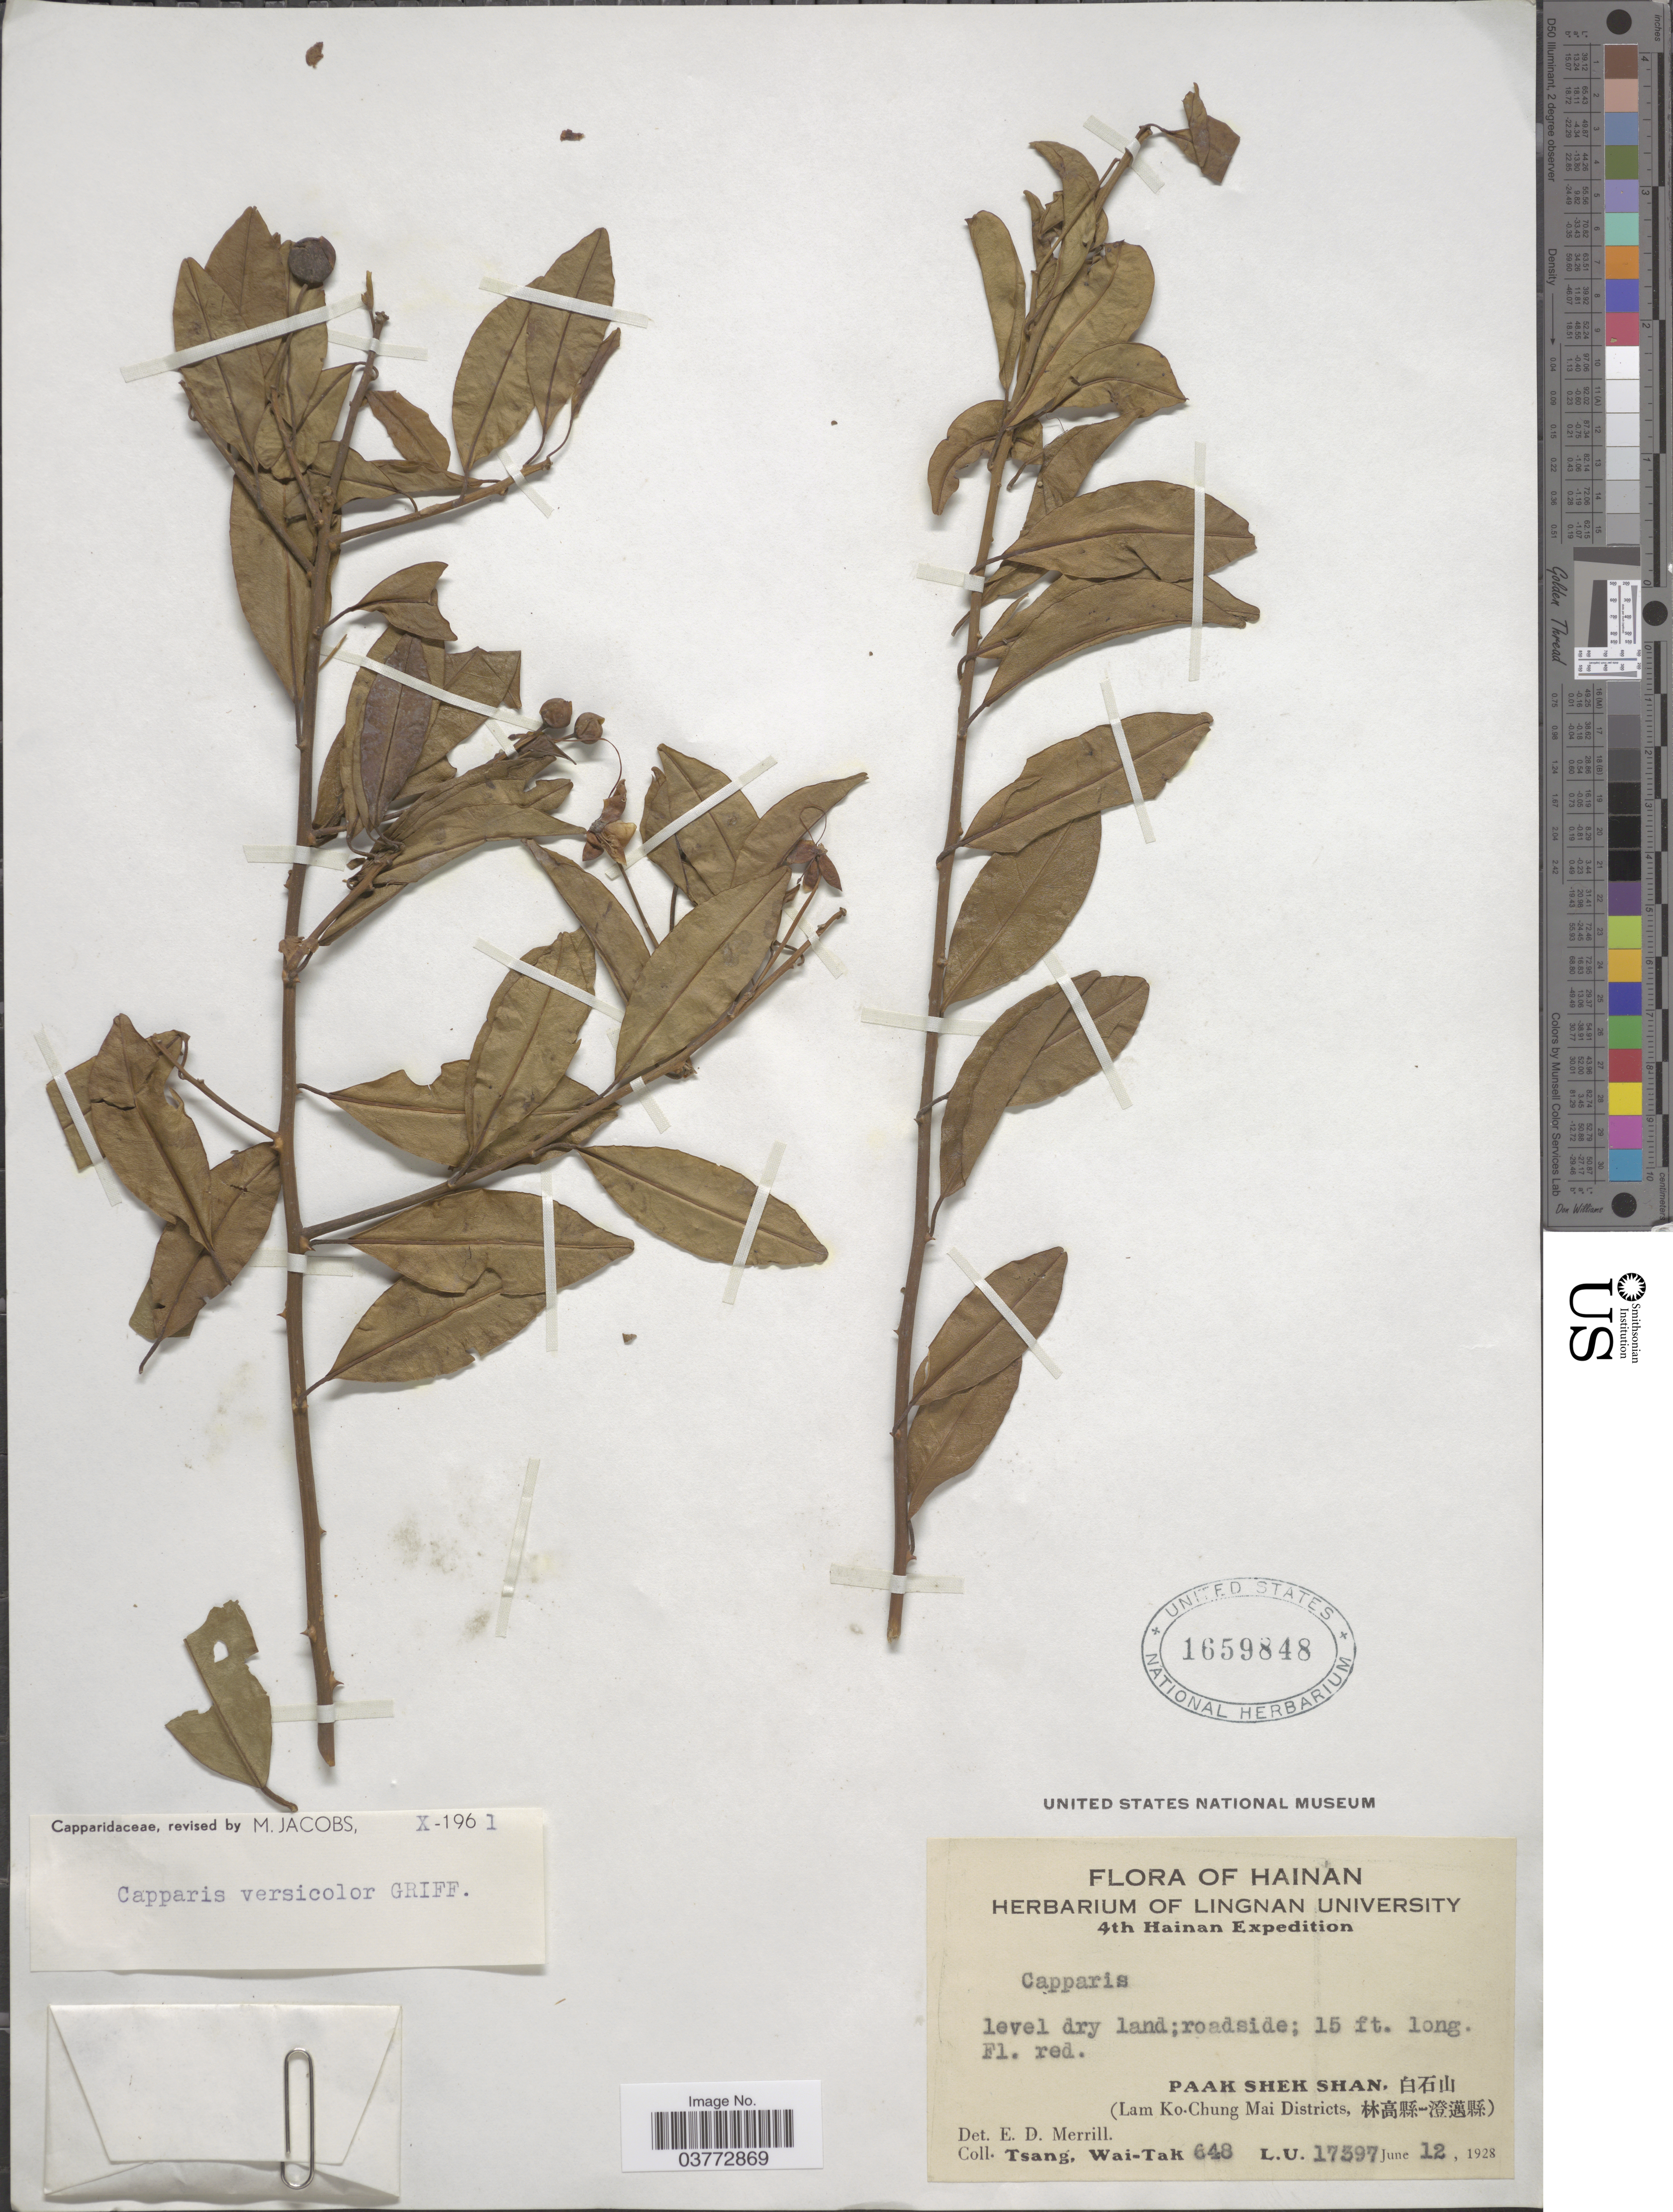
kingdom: Plantae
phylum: Tracheophyta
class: Magnoliopsida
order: Brassicales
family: Capparaceae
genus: Capparis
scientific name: Capparis versicolor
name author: Griff.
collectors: W. T. Tsang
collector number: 648L.U.17397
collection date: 1928-06-12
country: China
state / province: Hainan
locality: Paak Shek Shan, X. (Lam Ko-Chung Mai Districts, X).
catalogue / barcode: US 1659848